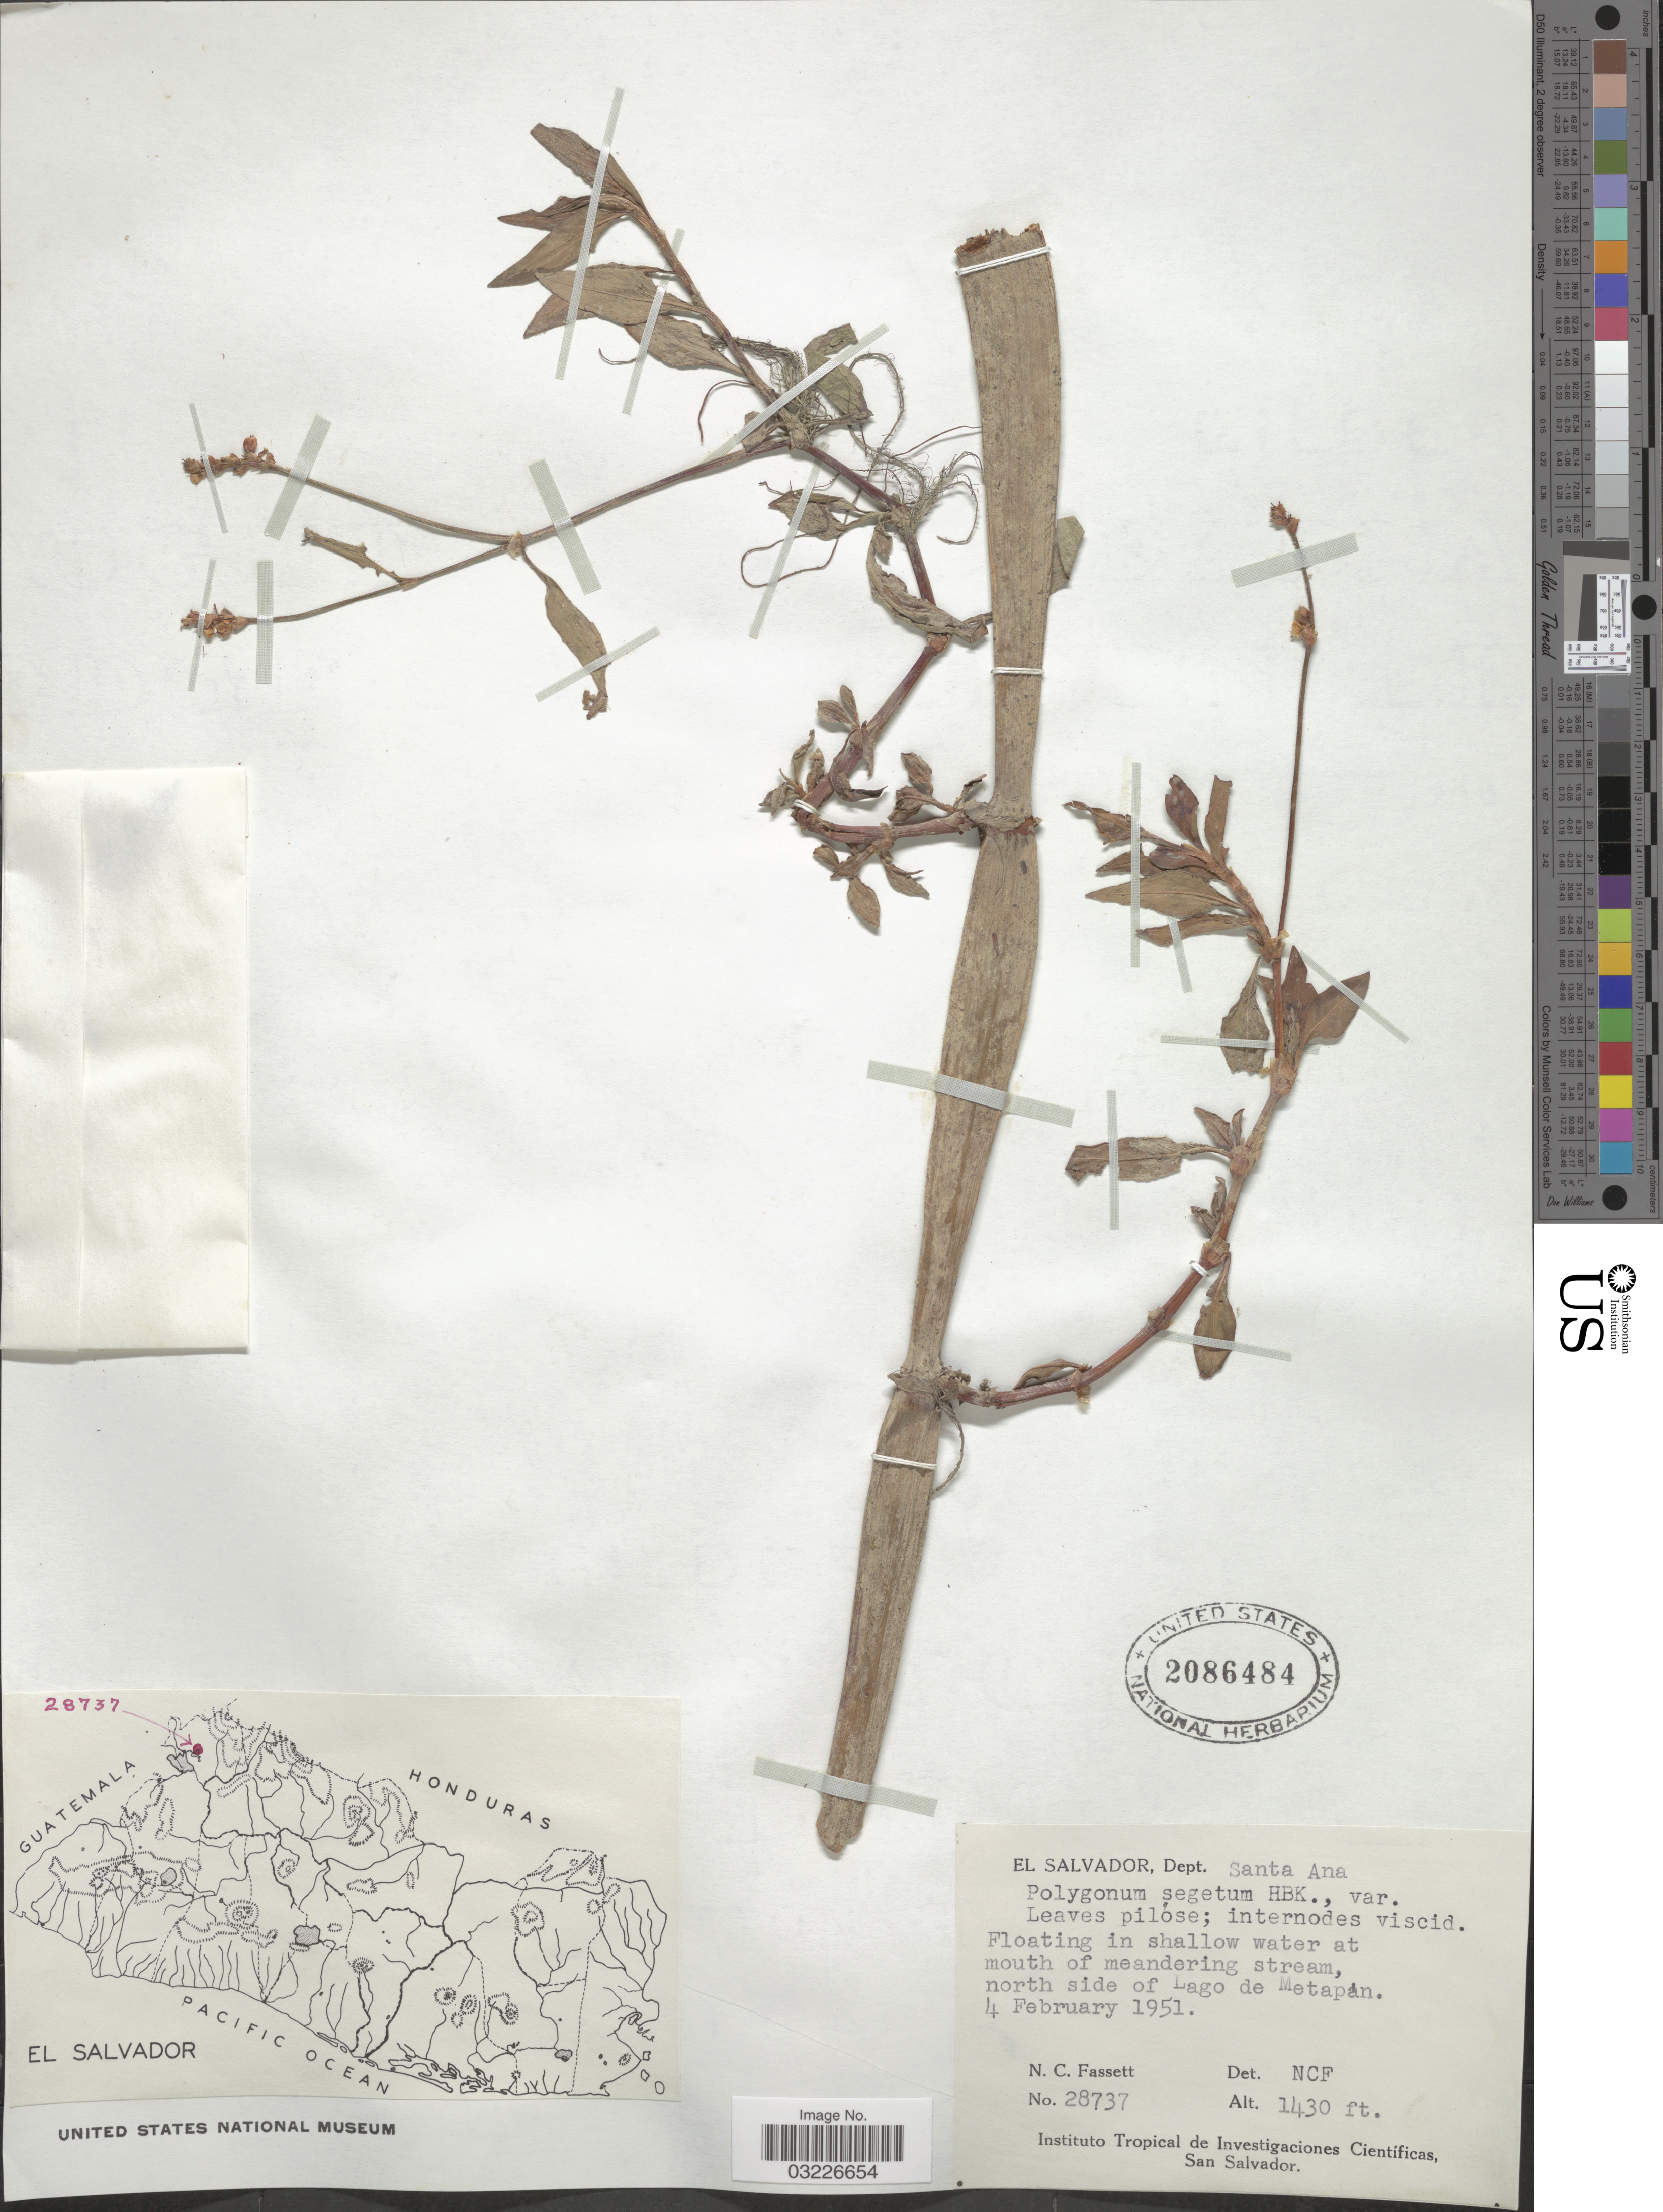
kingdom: Plantae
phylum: Tracheophyta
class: Magnoliopsida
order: Caryophyllales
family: Polygonaceae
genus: Polygonum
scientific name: Polygonum segetum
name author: Kunth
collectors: N. C. Fassett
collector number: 28737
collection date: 1951-02-04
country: El Salvador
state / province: Santa Ana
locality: Dept. Santa Ana. North side of Lago de Metapán.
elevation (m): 436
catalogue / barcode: US 2086484